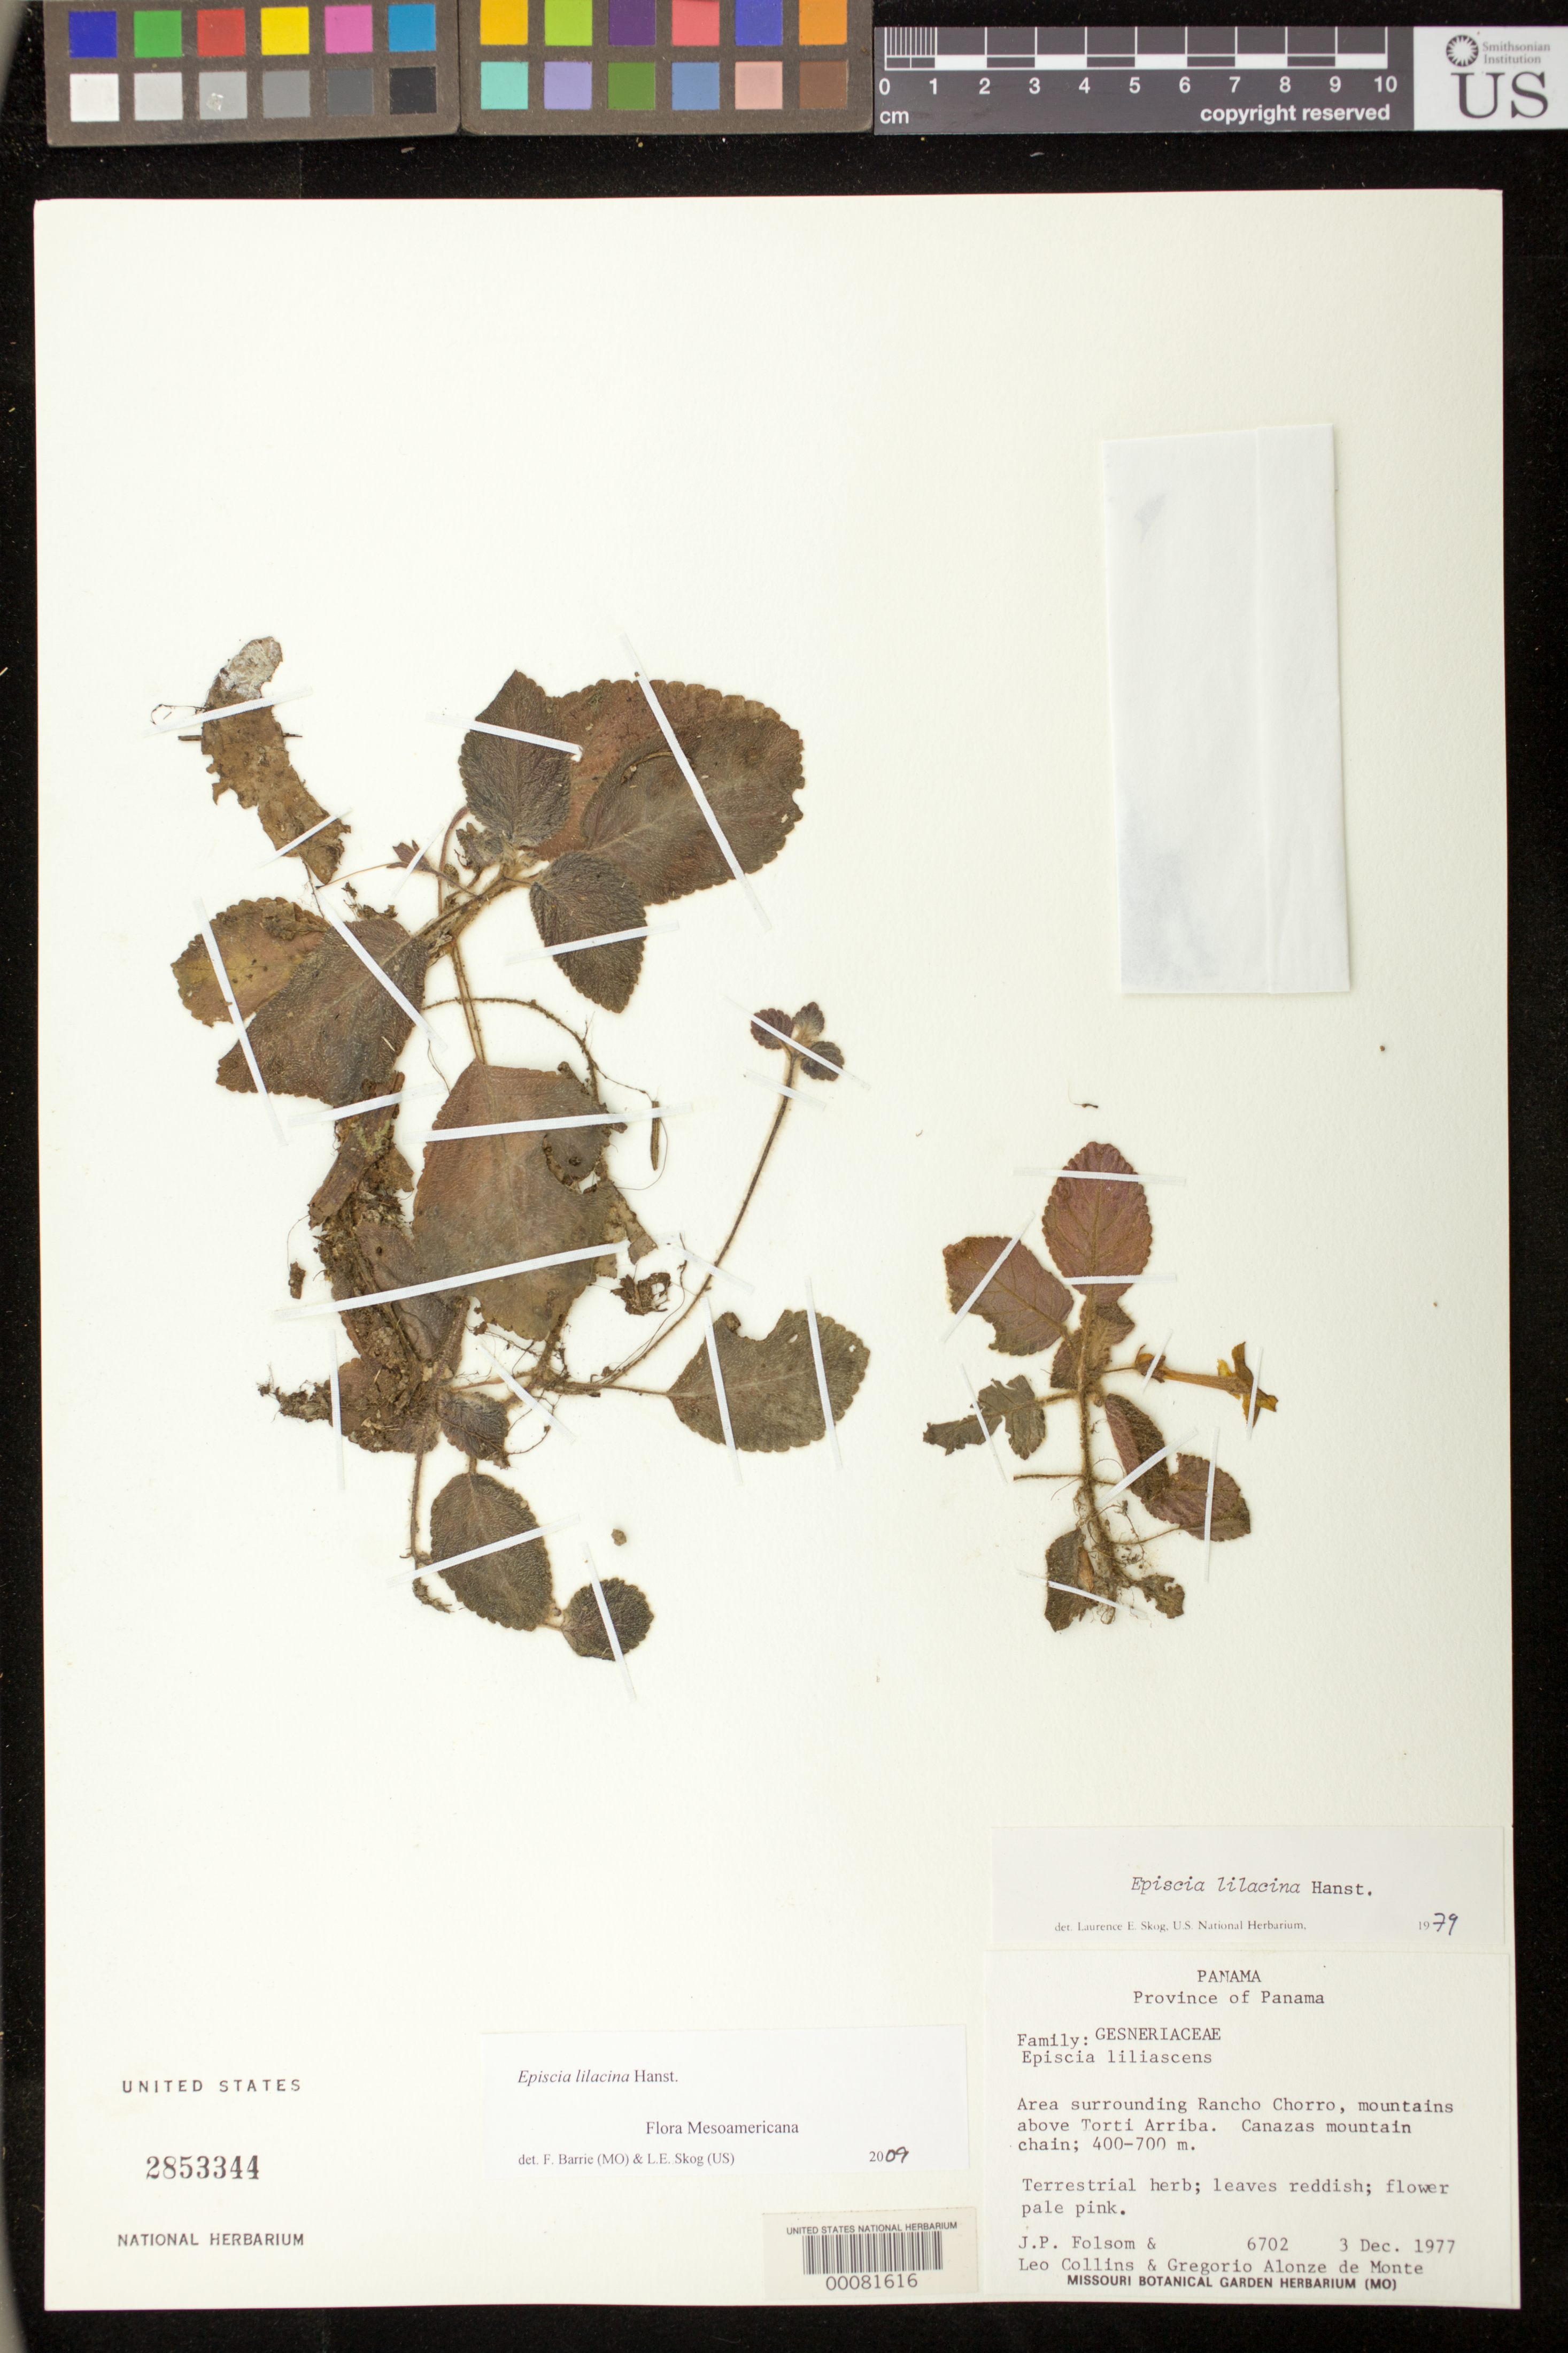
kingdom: Plantae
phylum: Tracheophyta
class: Magnoliopsida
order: Lamiales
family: Gesneriaceae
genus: Episcia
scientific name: Episcia lilacina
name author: Hanst.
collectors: J. P. Folsom, L. Collins & G. Alonzo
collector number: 6702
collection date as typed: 03 Dec 1977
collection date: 1977-12-03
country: Panama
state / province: Panamá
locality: Area surrounding Rancho Chorro, mountains above Torti Arriba, Canazas mountain chain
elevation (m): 400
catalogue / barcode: US 2853344